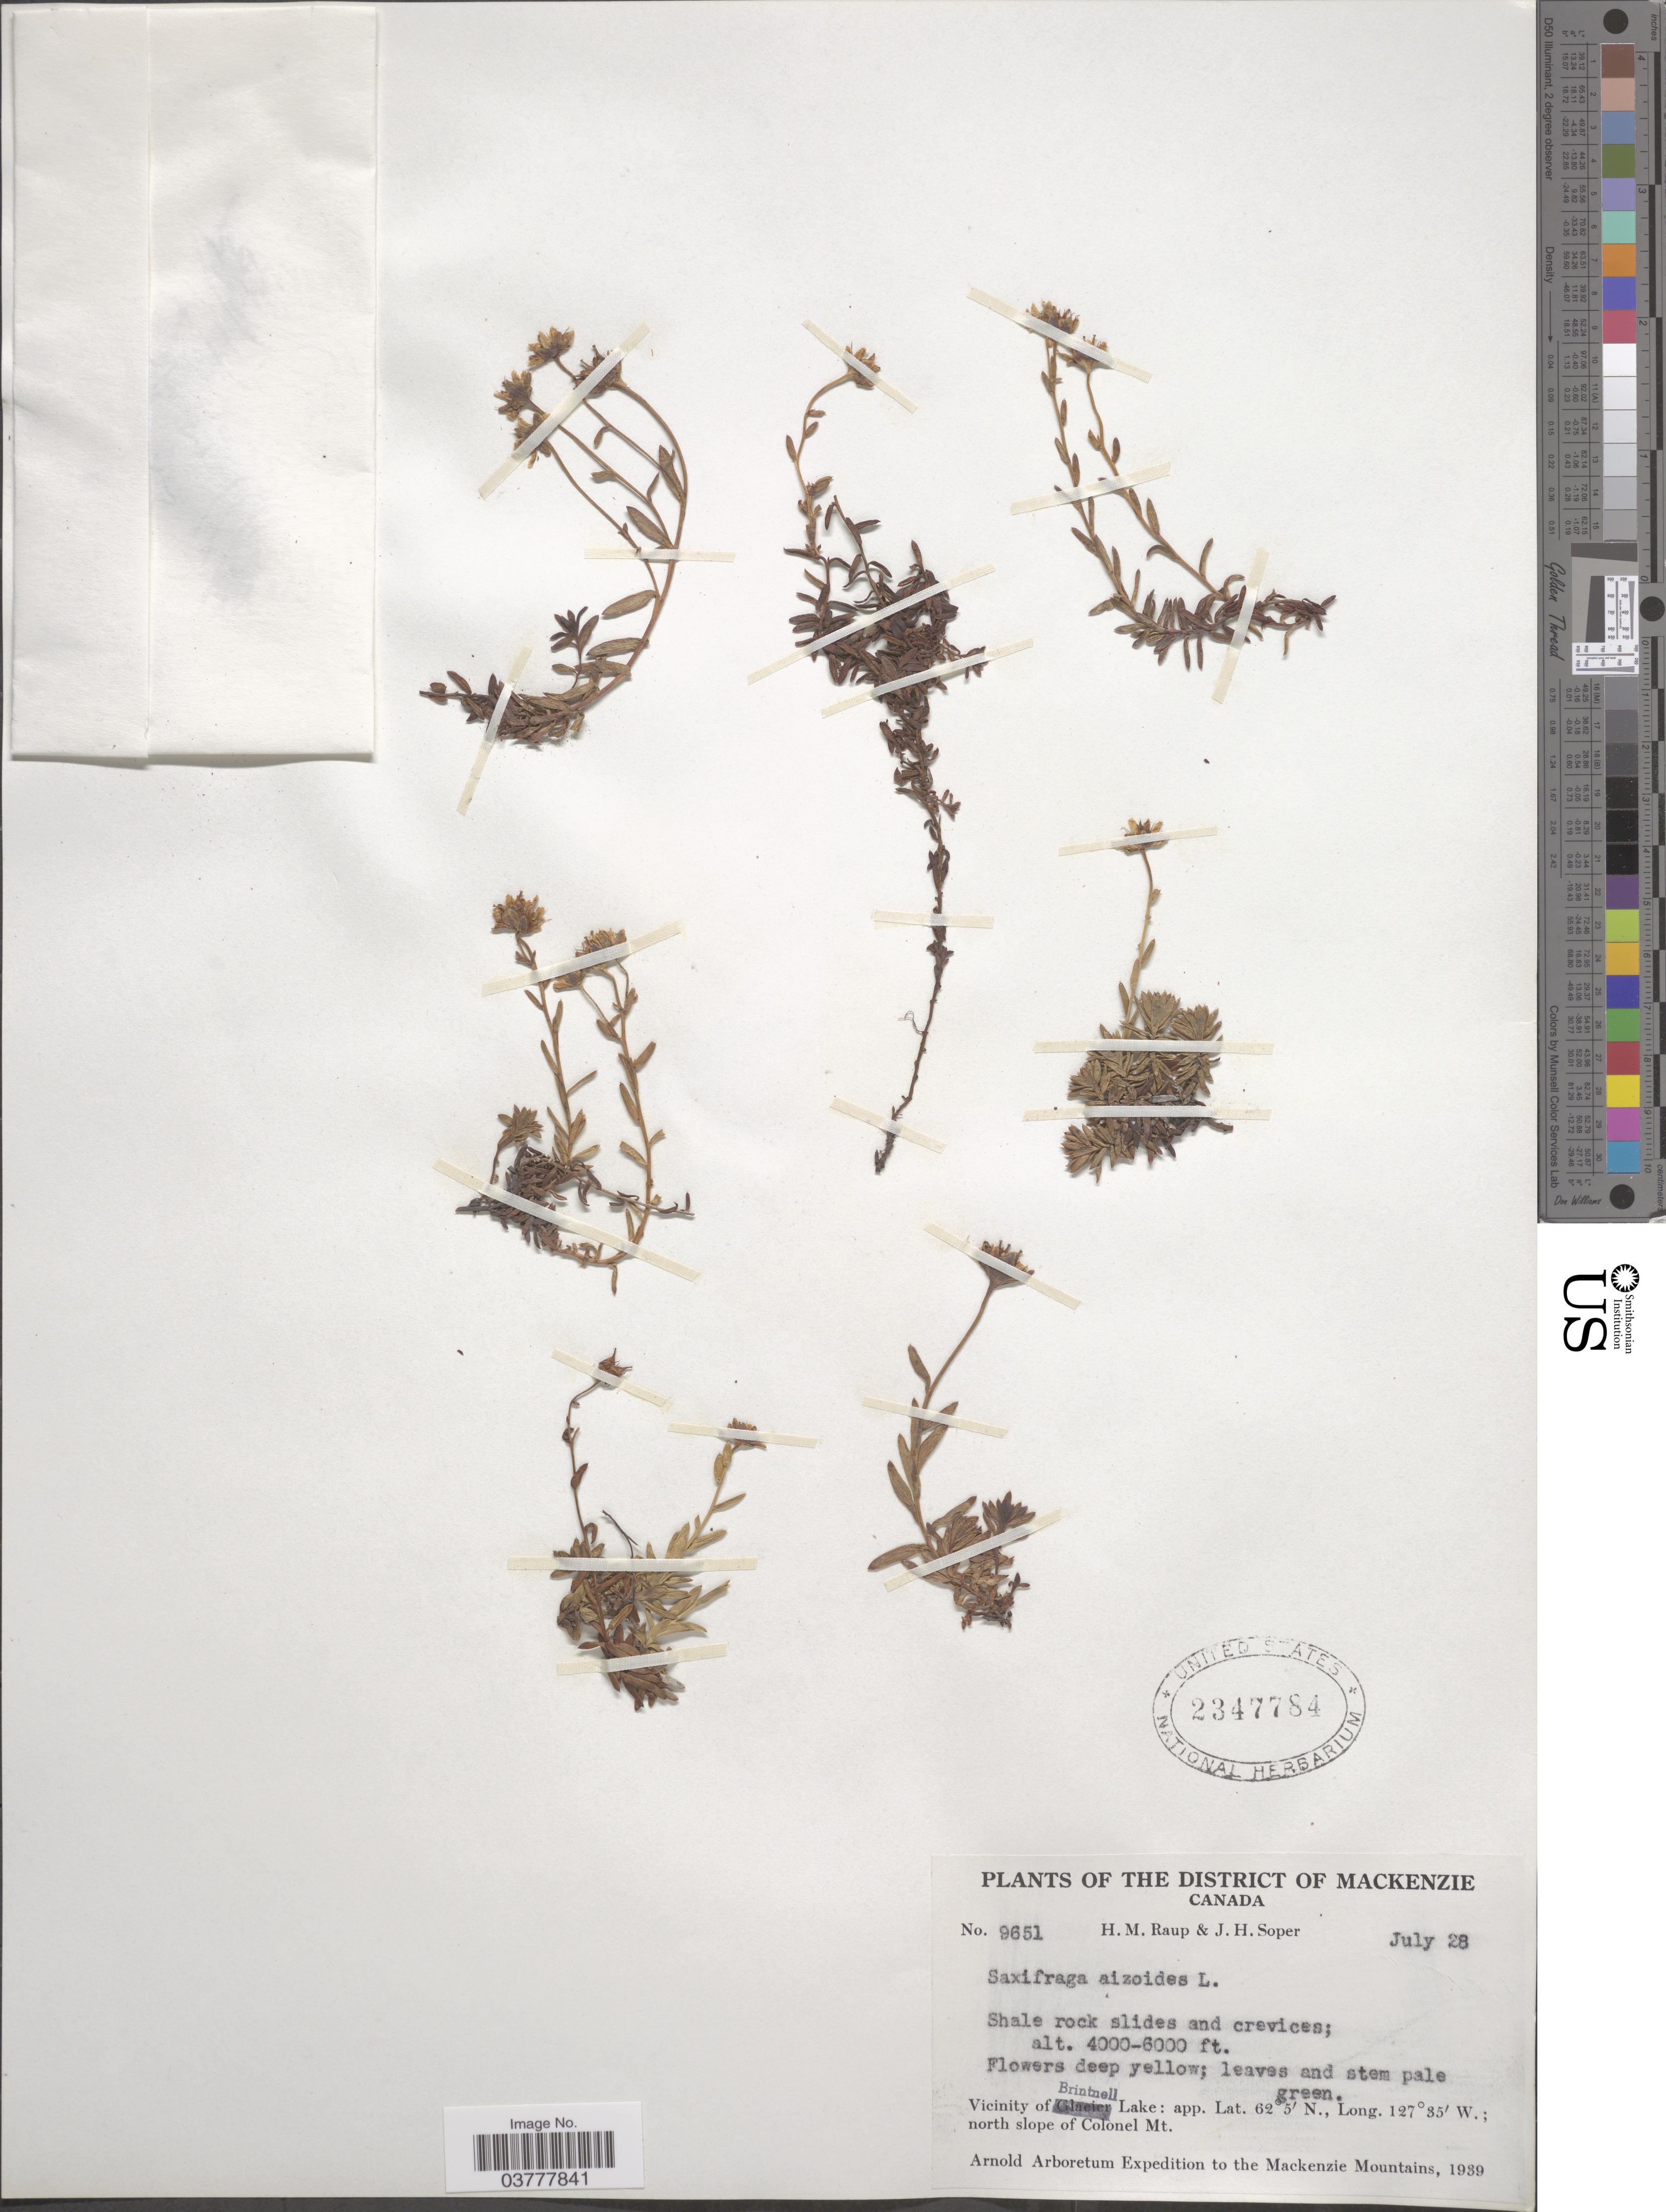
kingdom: Plantae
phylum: Tracheophyta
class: Magnoliopsida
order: Saxifragales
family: Saxifragaceae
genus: Saxifraga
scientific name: Saxifraga aizoides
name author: L.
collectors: H. Raup & J. H. Soper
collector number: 9651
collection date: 1939-07-28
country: Canada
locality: The District of Mackenzie. Vicinity of Brintnell Lake. North slope of Colonel Mt.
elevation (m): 1219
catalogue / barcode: US 2347784